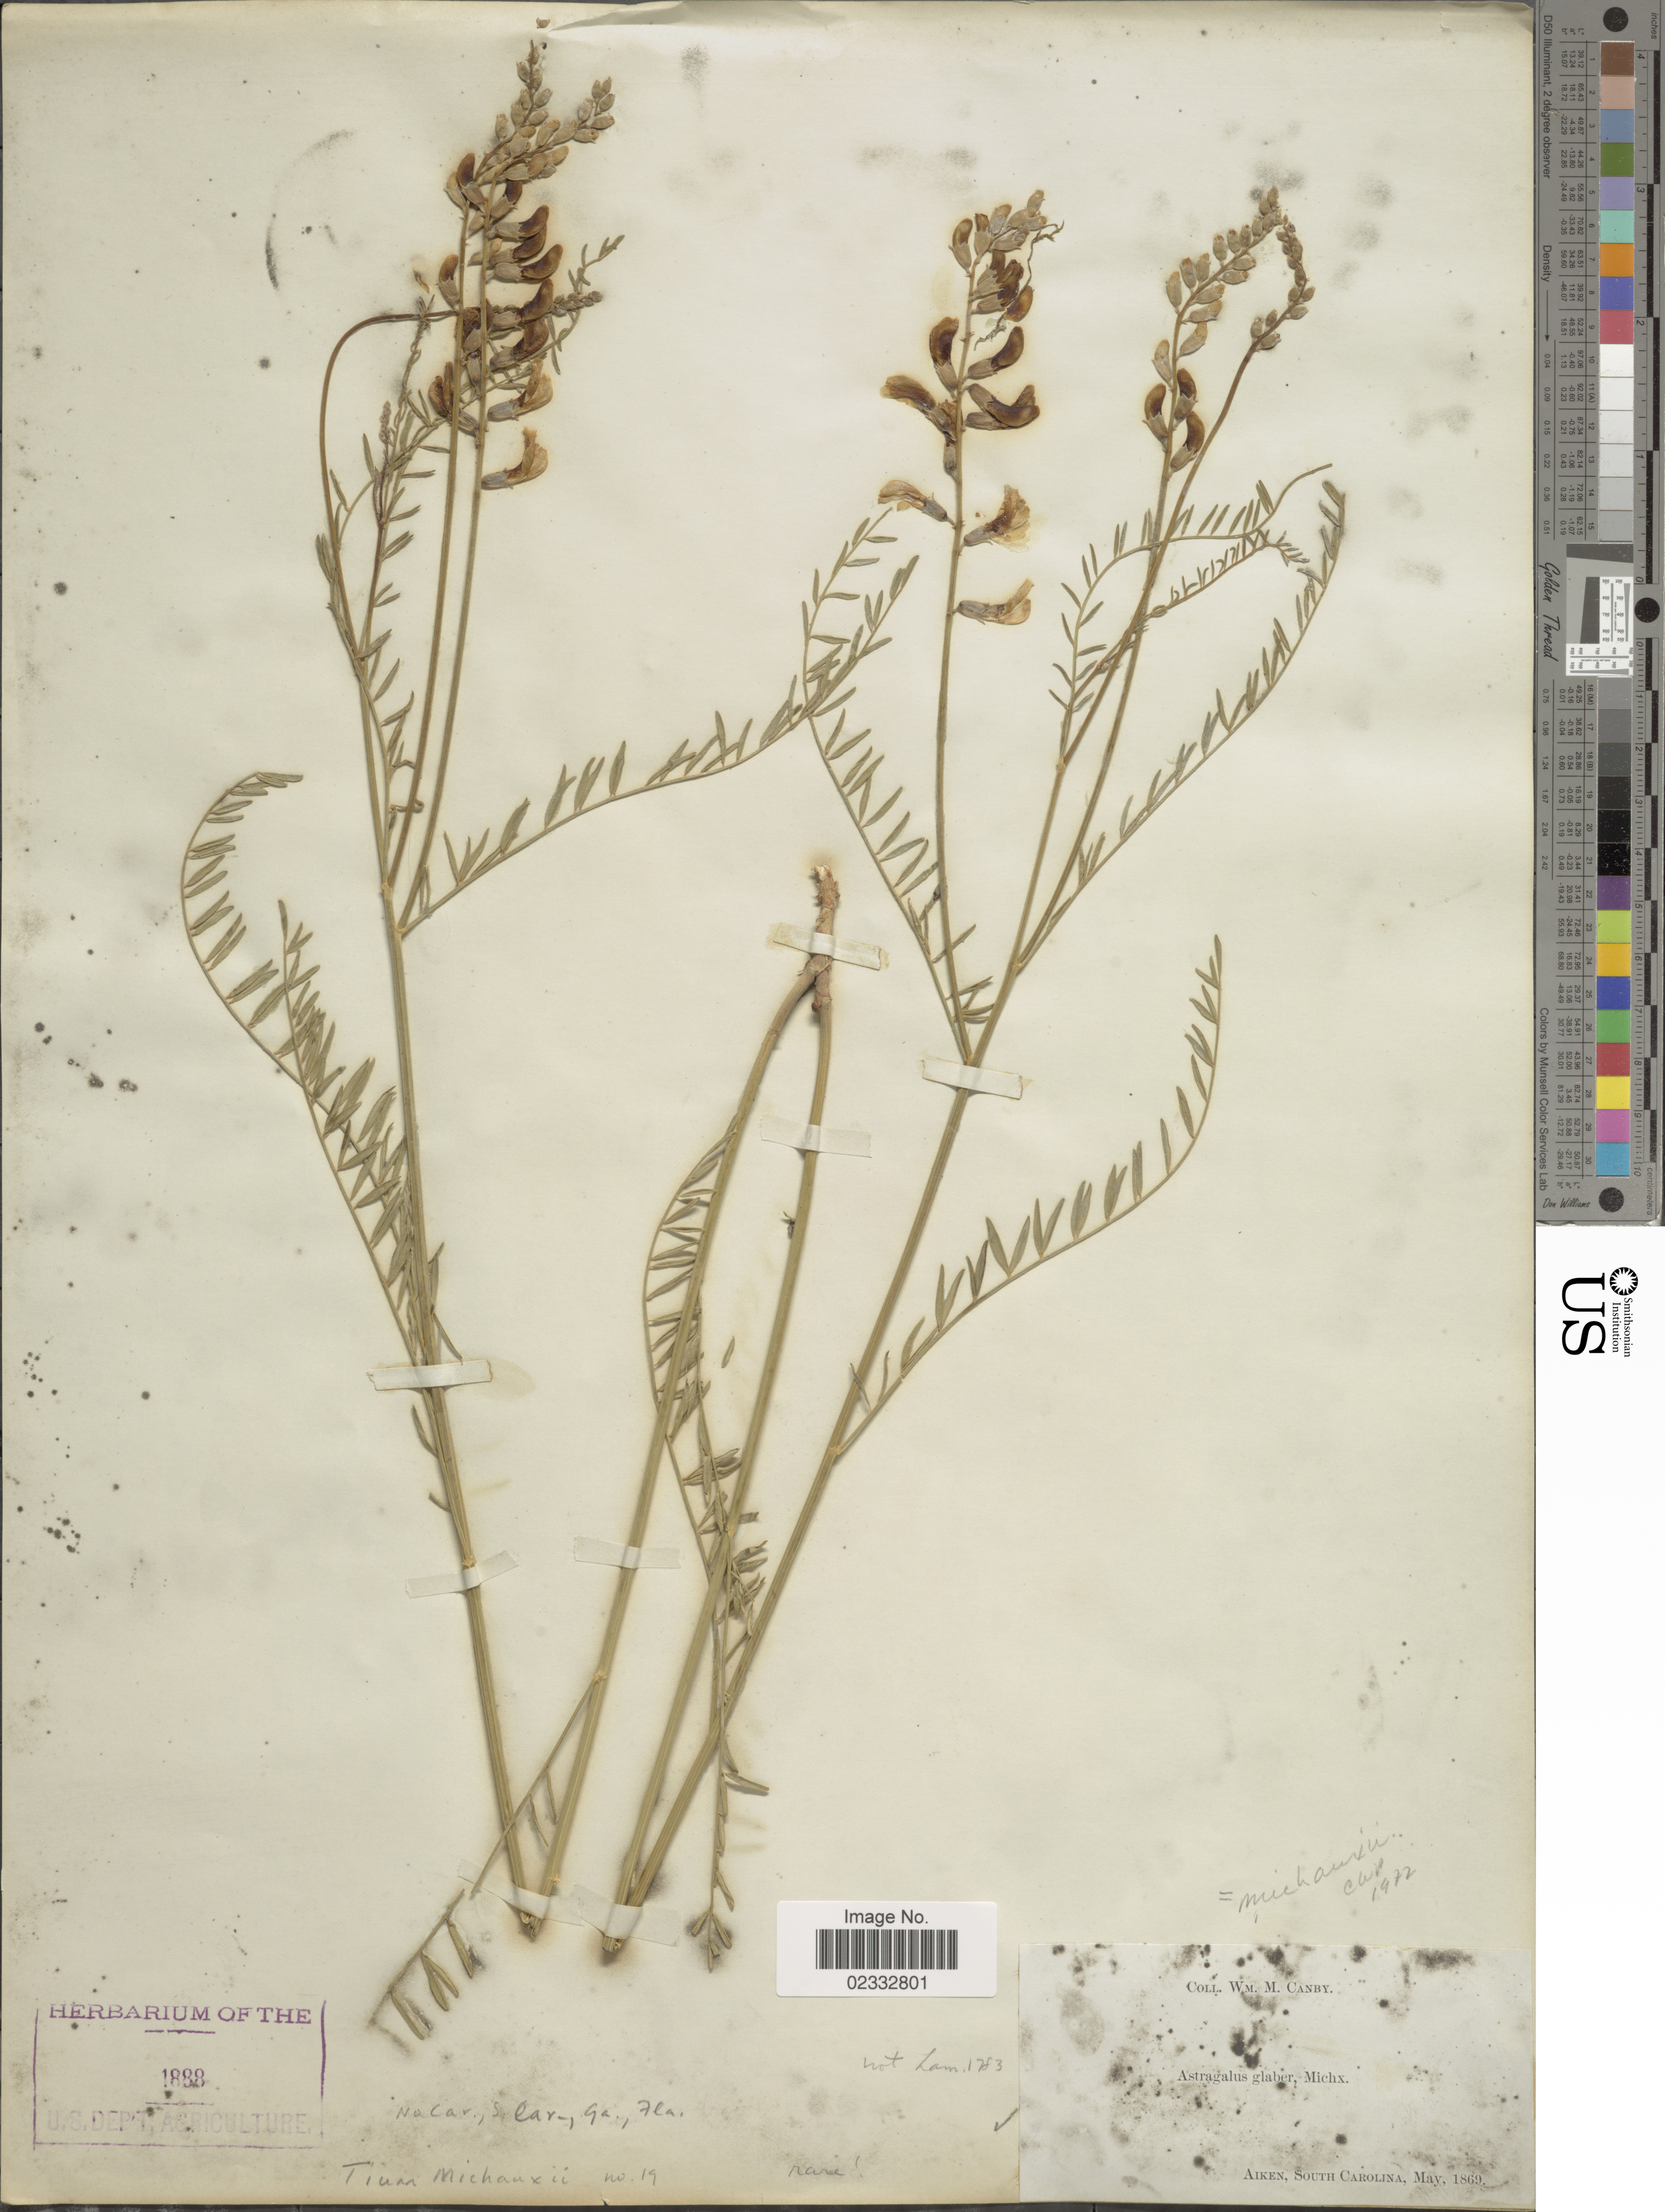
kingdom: Plantae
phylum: Tracheophyta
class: Magnoliopsida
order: Fabales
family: Fabaceae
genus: Astragalus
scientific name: Astragalus michauxii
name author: (Kuntze) F.J. Herm.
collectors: W. M. Canby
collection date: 1869-05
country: United States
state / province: South Carolina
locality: Aiken